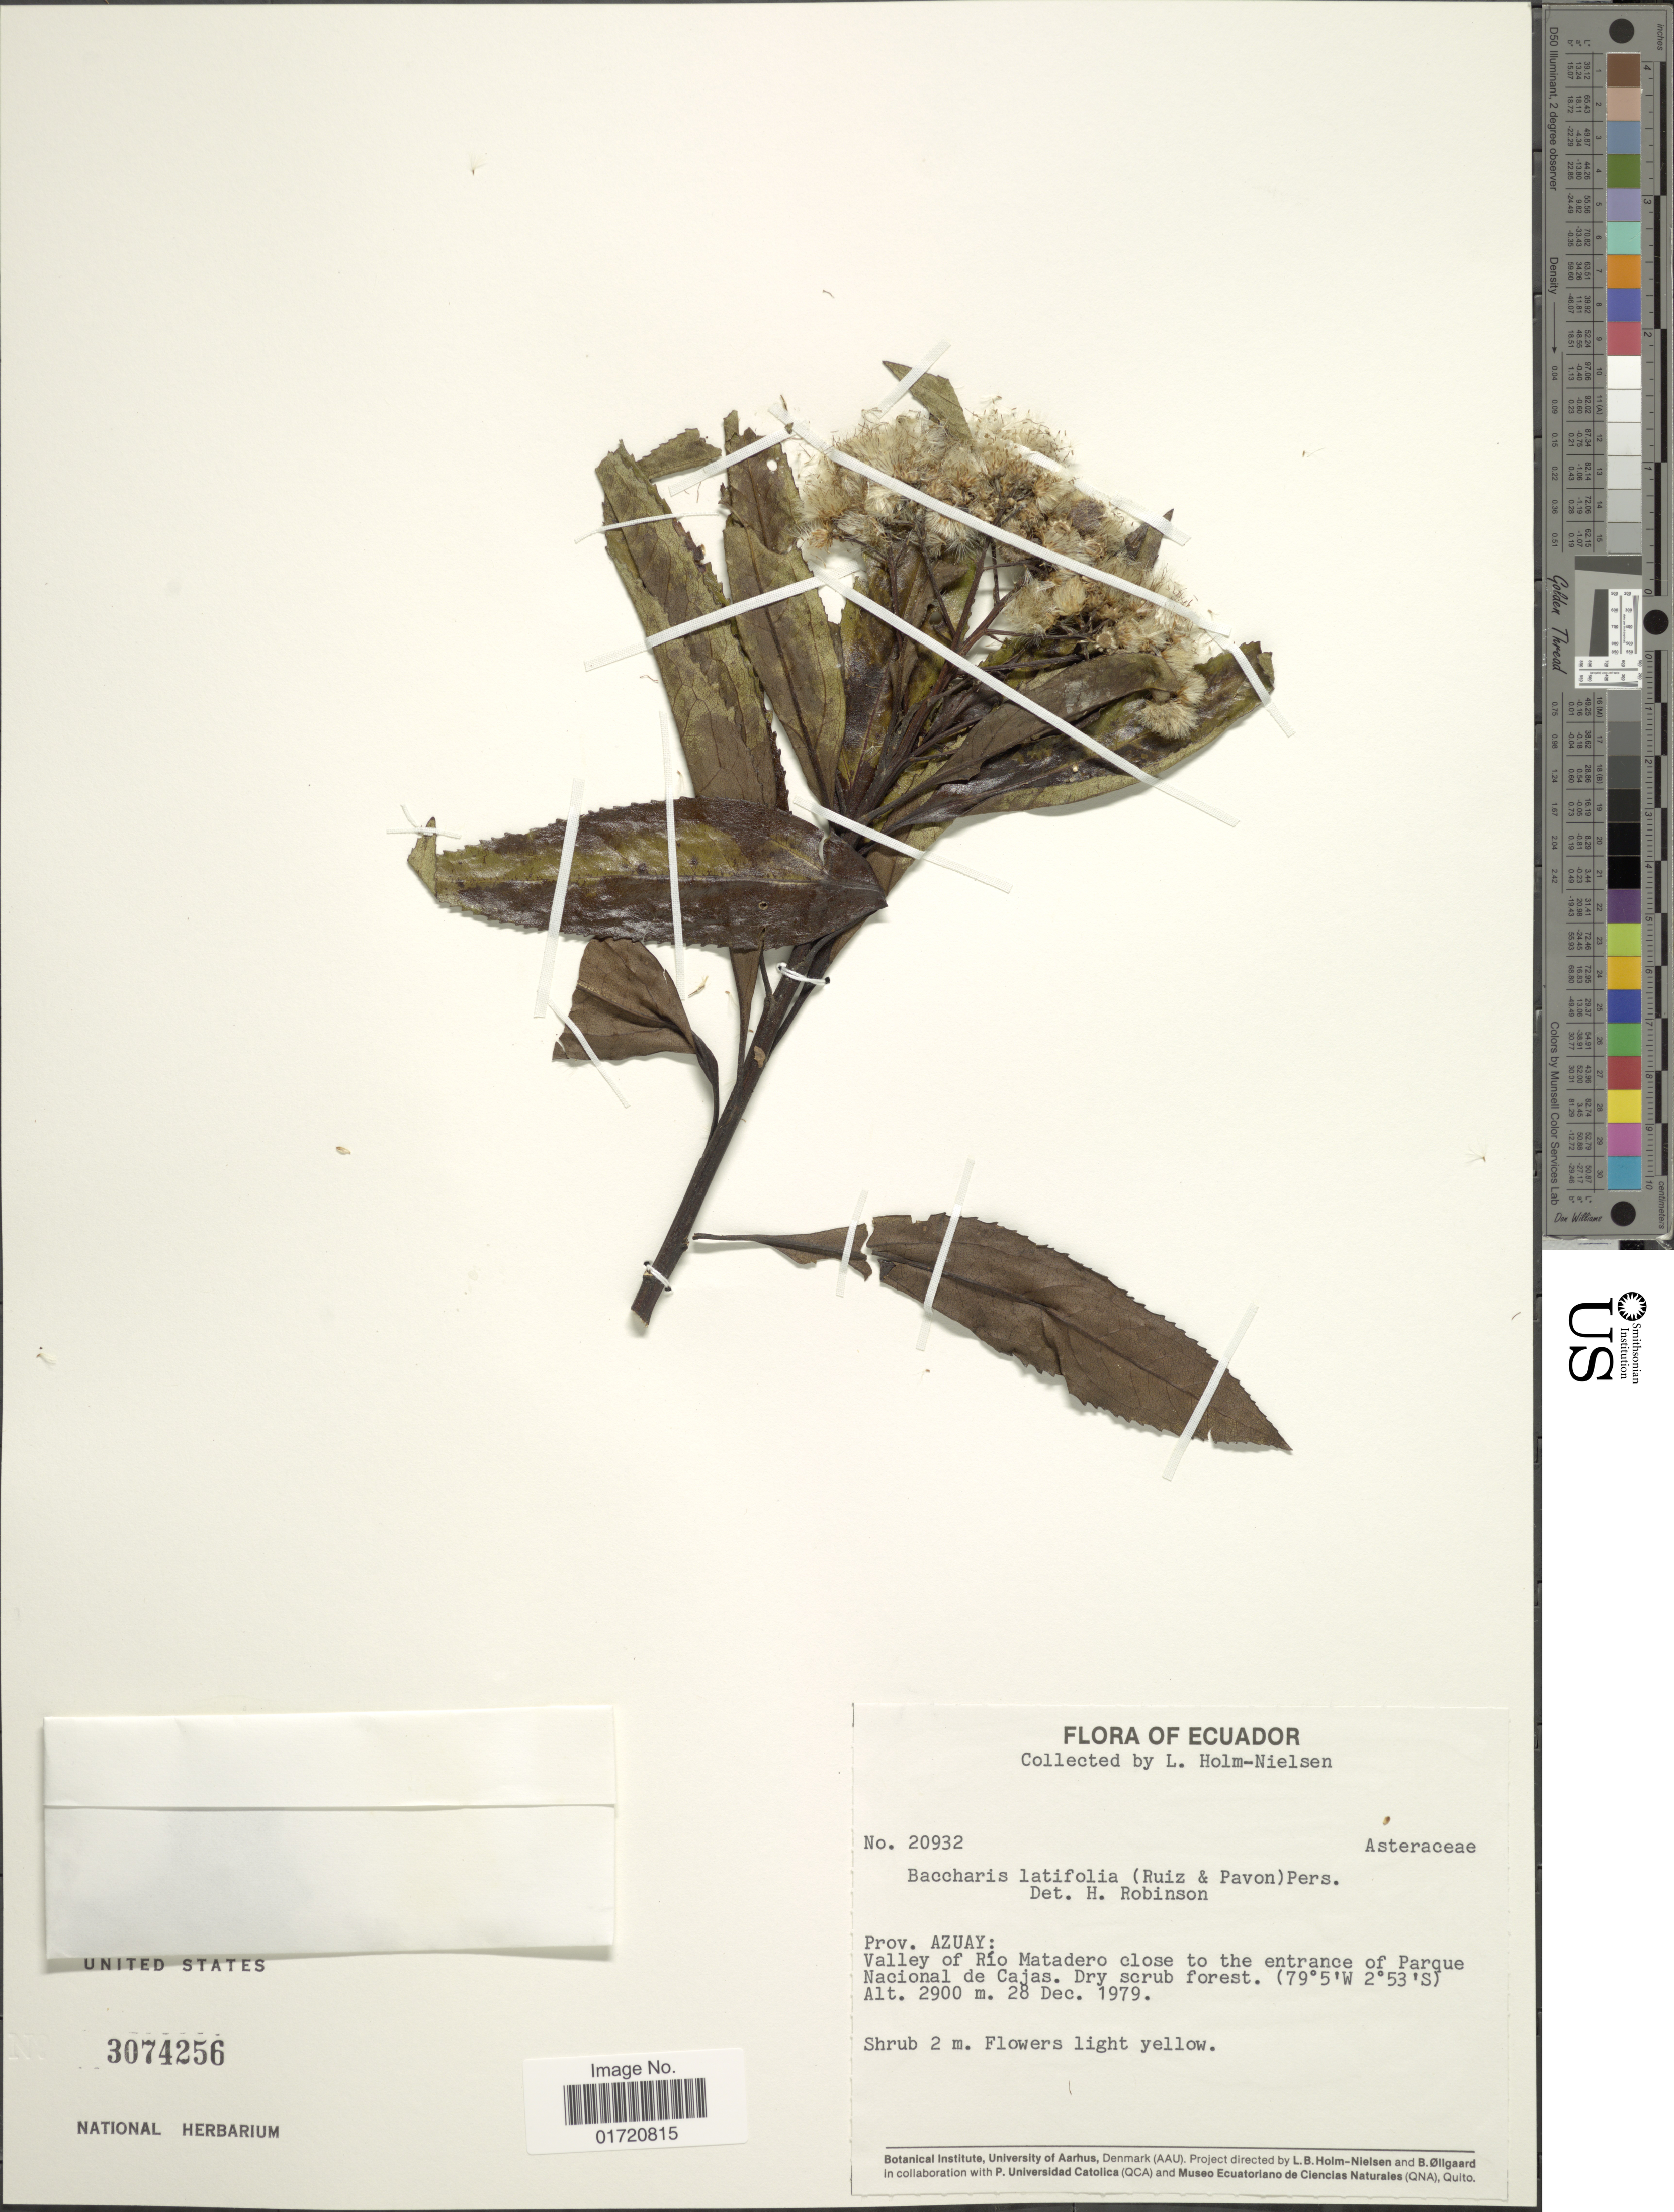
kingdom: Plantae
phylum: Tracheophyta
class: Magnoliopsida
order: Asterales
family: Asteraceae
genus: Baccharis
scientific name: Baccharis latifolia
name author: (Ruiz & Pav.) Pers.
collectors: L. B. Holm-Nielsen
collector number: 20932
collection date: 1979-12-28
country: Ecuador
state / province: Azuay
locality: Valley of Rio Matadero close to the entrance of Parque Nacional de Cajas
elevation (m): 2900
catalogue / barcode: US 3074256